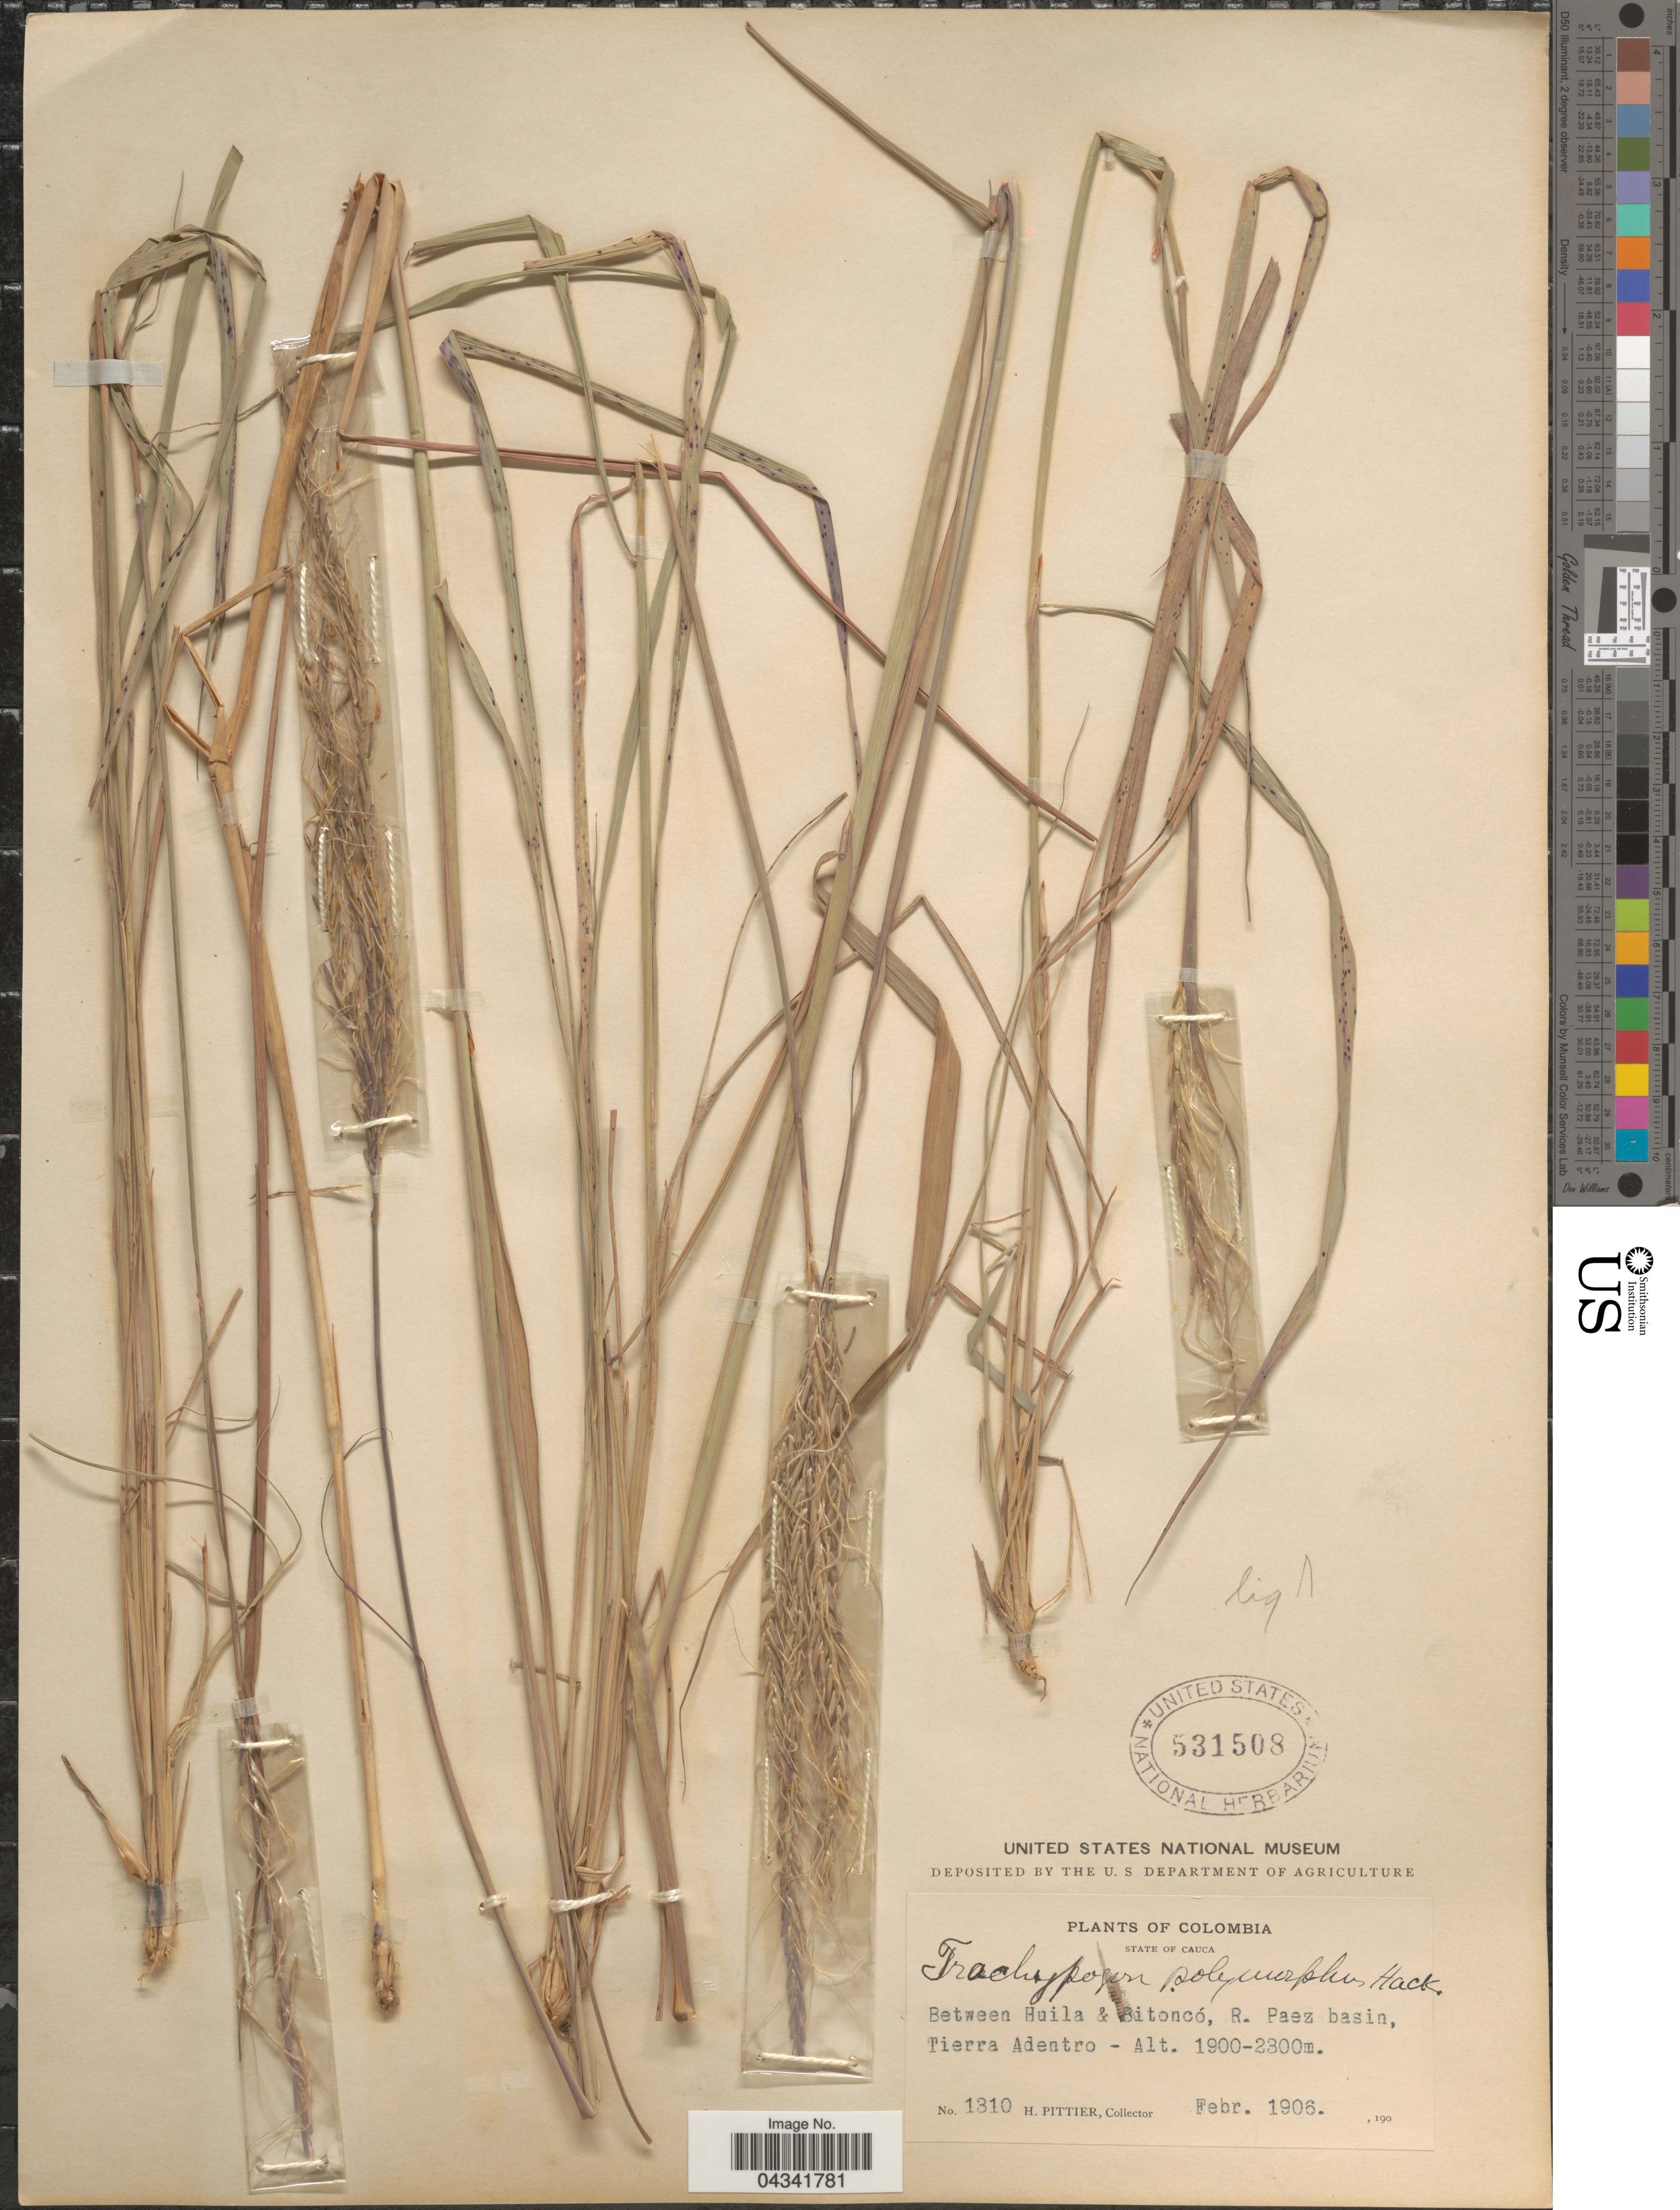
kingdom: Plantae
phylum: Tracheophyta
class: Liliopsida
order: Poales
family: Poaceae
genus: Trachypogon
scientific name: Trachypogon spicatus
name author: (L. f.) Kuntze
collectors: H. F. Pittier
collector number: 1310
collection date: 1906-02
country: Colombia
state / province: Cauca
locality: Between Huila & Bitoncó, R. Paez basin, Tierra Adentro.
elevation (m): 1900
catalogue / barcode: US 531508